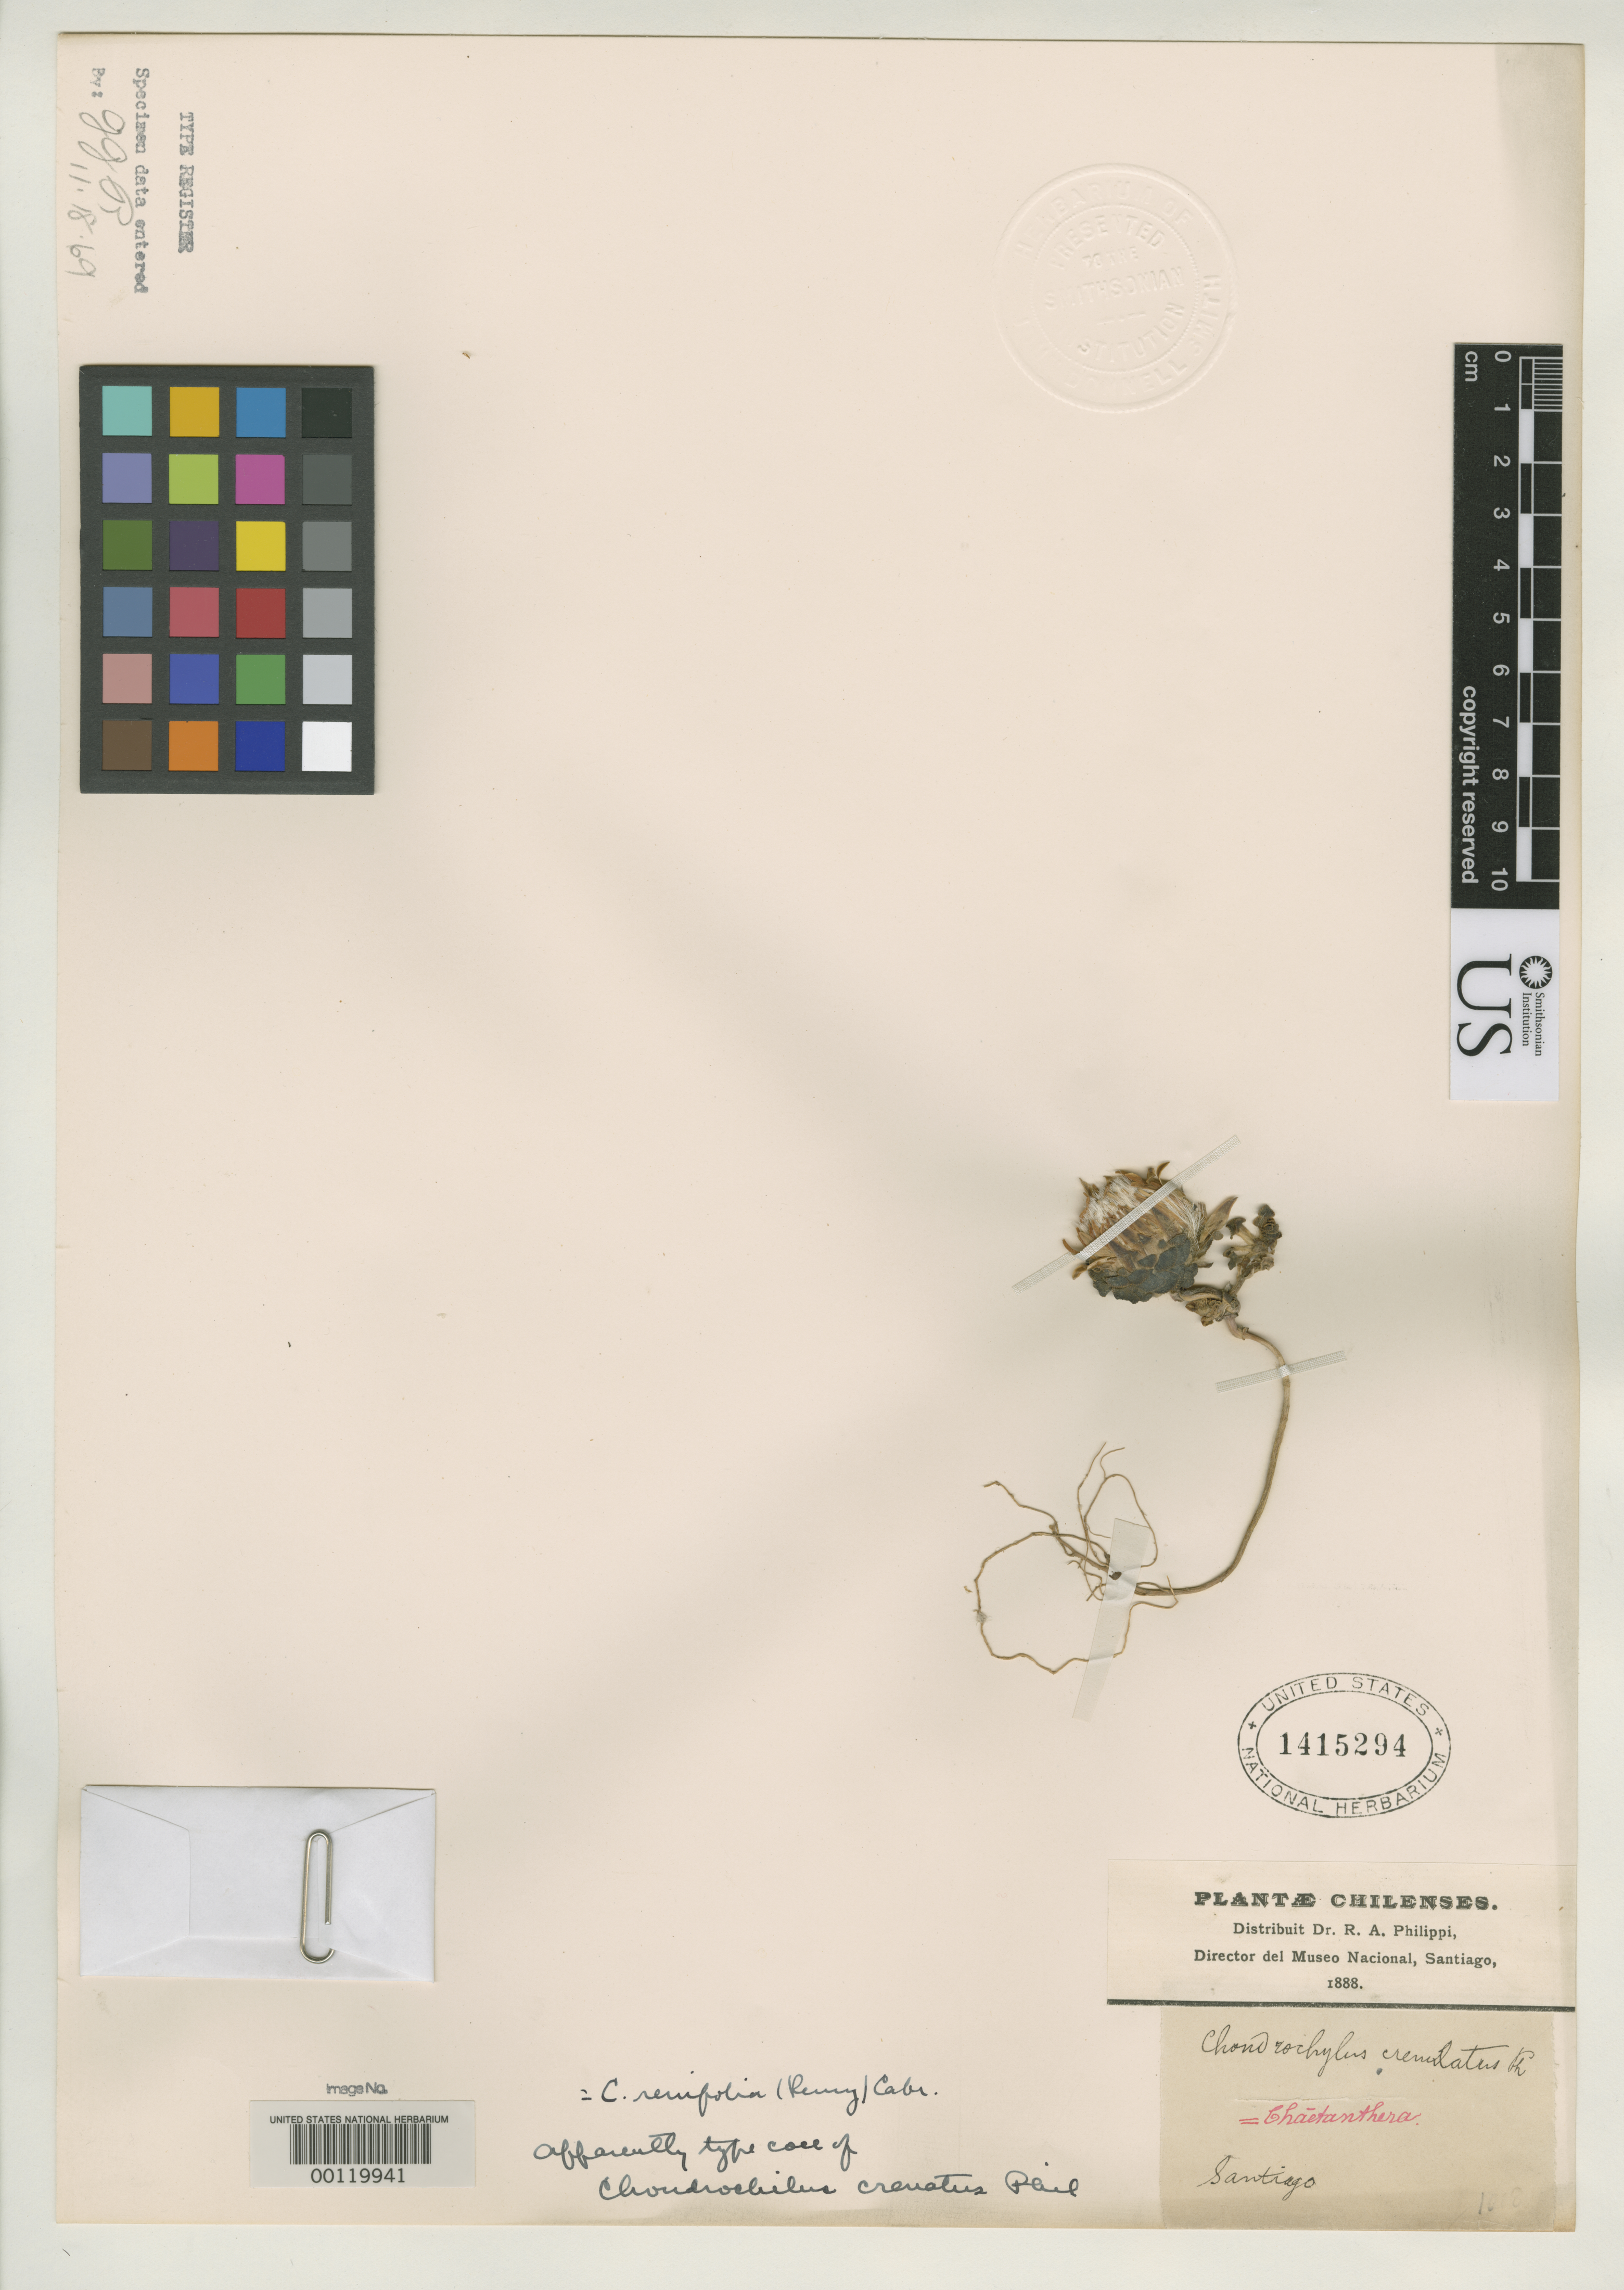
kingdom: Plantae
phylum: Tracheophyta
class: Magnoliopsida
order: Asterales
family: Asteraceae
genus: Chondrochilus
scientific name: Chondrochilus crenatus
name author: Phil.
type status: Type Collection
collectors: R. A. Philippi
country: Chile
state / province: Región Metropolitana (RM)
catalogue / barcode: US 1415294